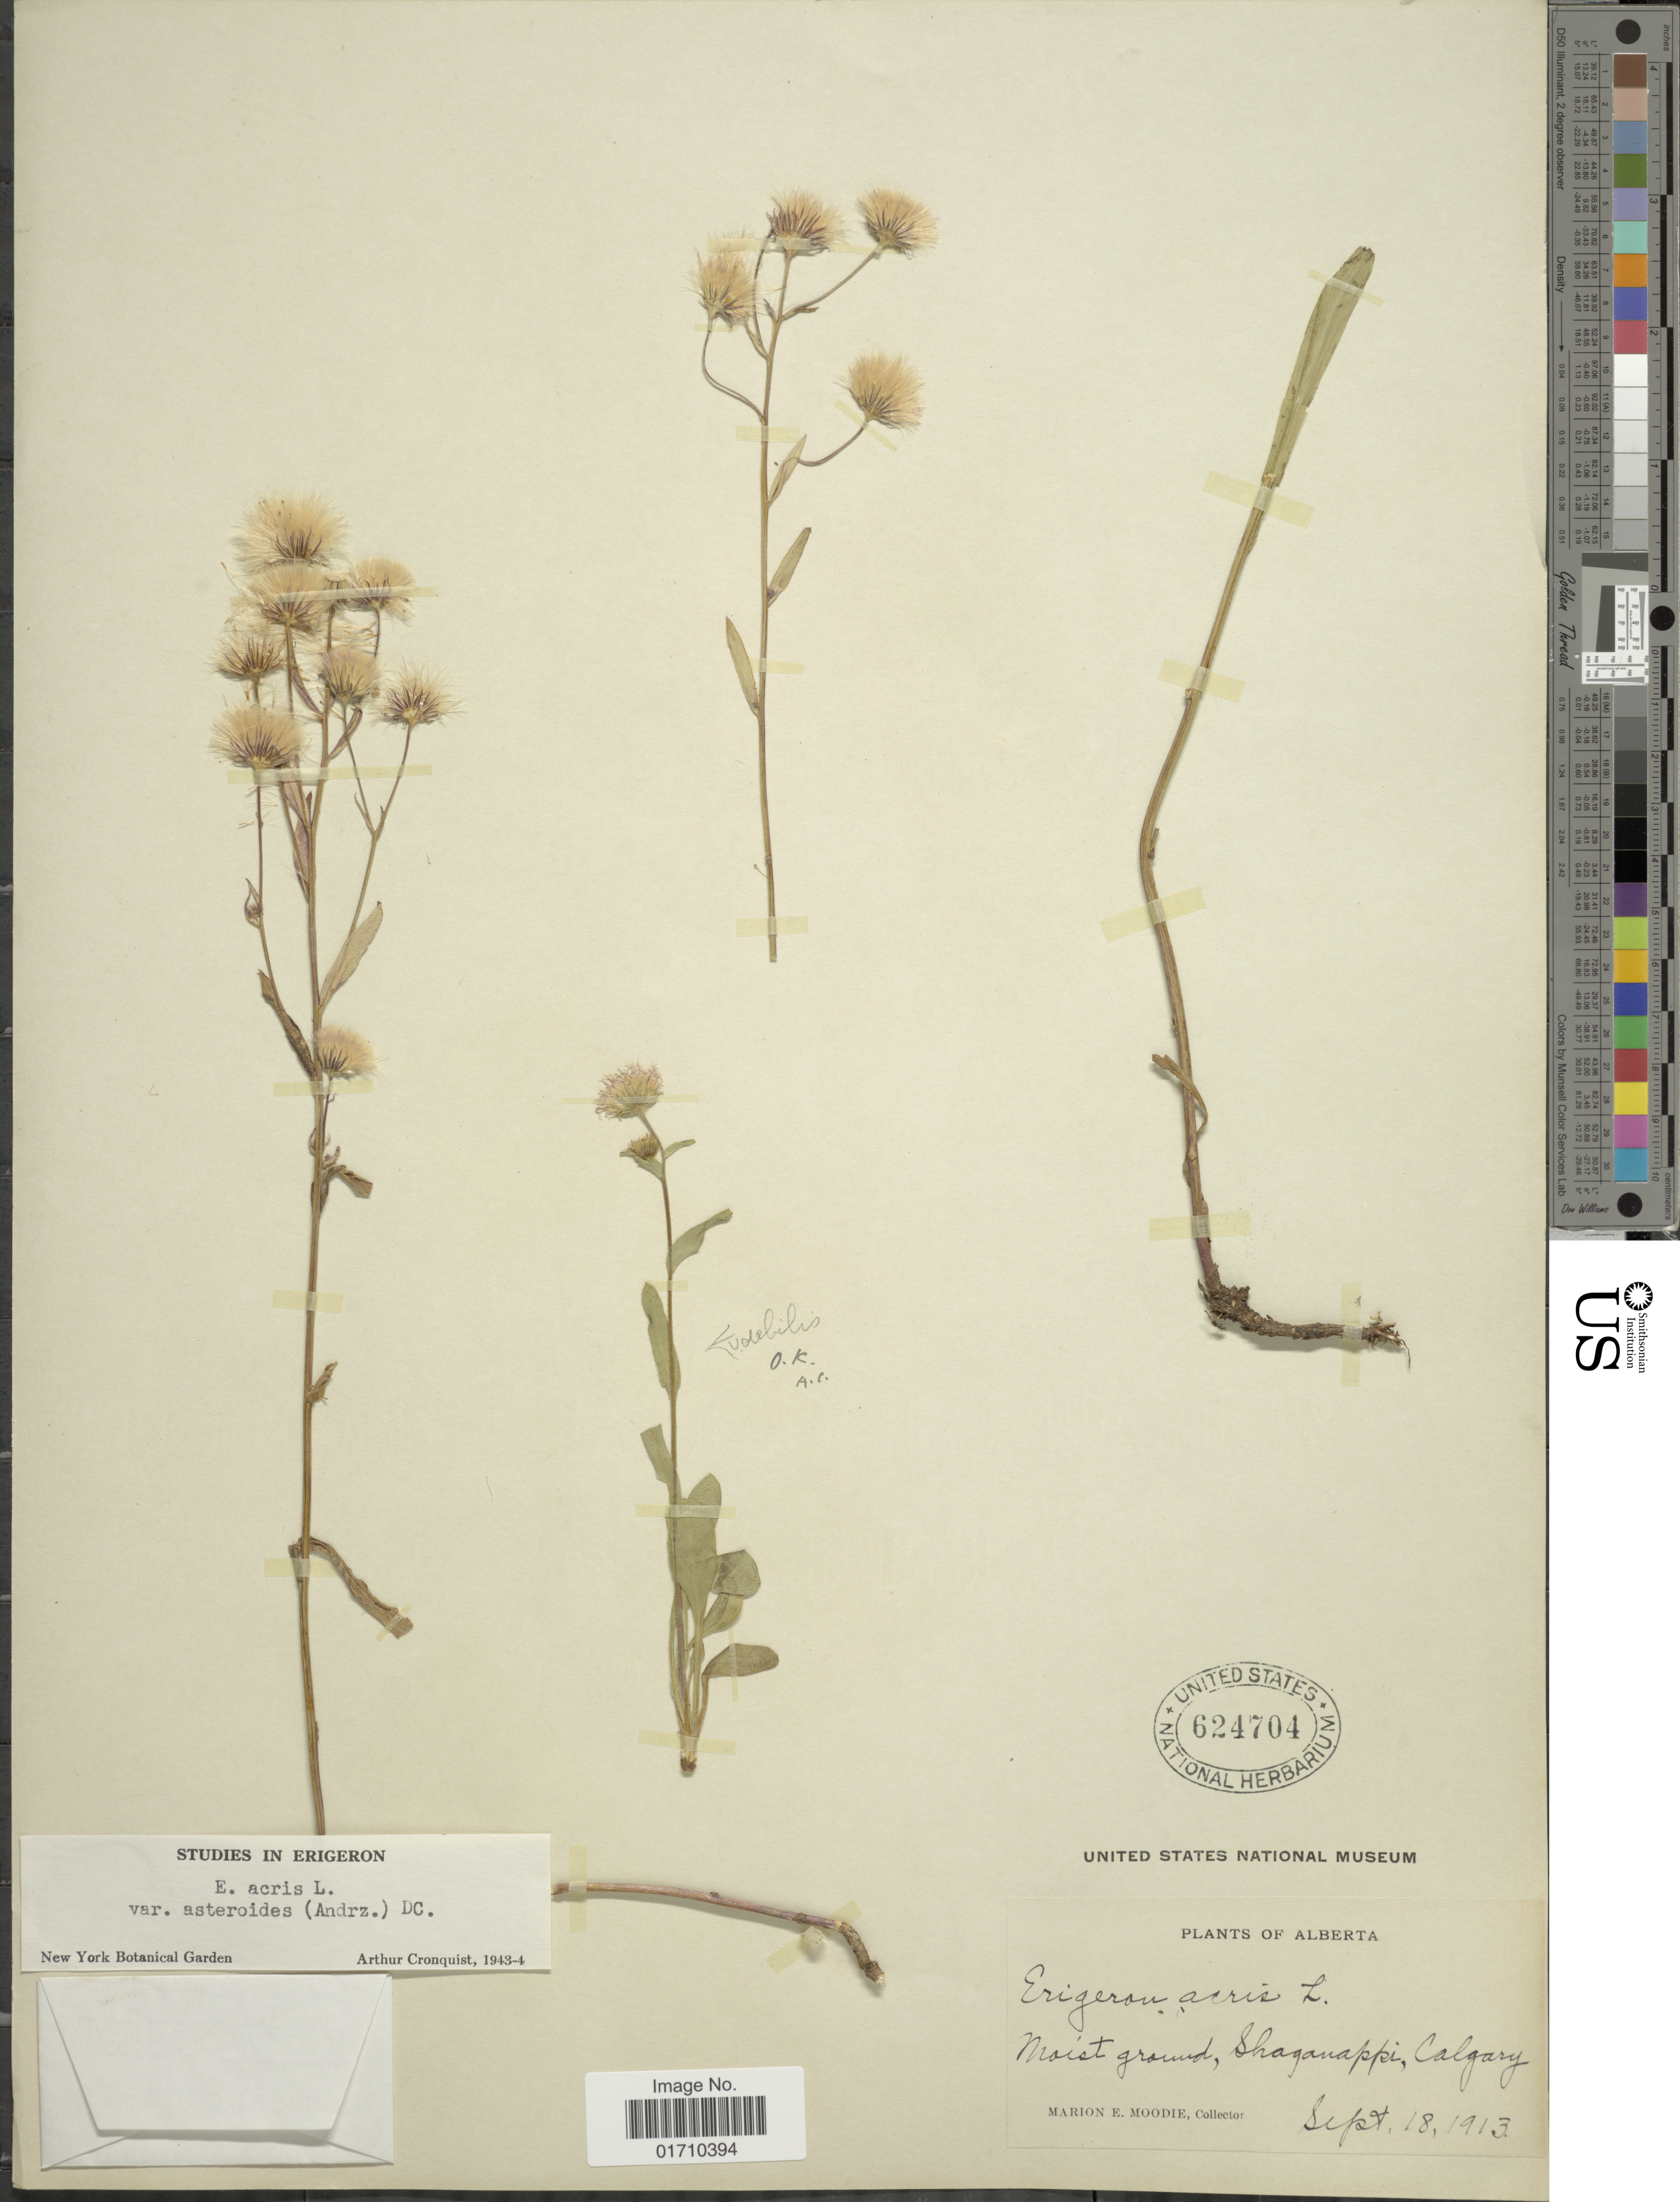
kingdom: Plantae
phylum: Tracheophyta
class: Magnoliopsida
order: Asterales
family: Asteraceae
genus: Erigeron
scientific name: Erigeron acris var. asteroides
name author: (Andrz.) DC.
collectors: M. E. Moodie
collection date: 1913-09-18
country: Canada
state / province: Alberta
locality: Moist ground, Shaqanappi, Calgary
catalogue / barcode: US 624704